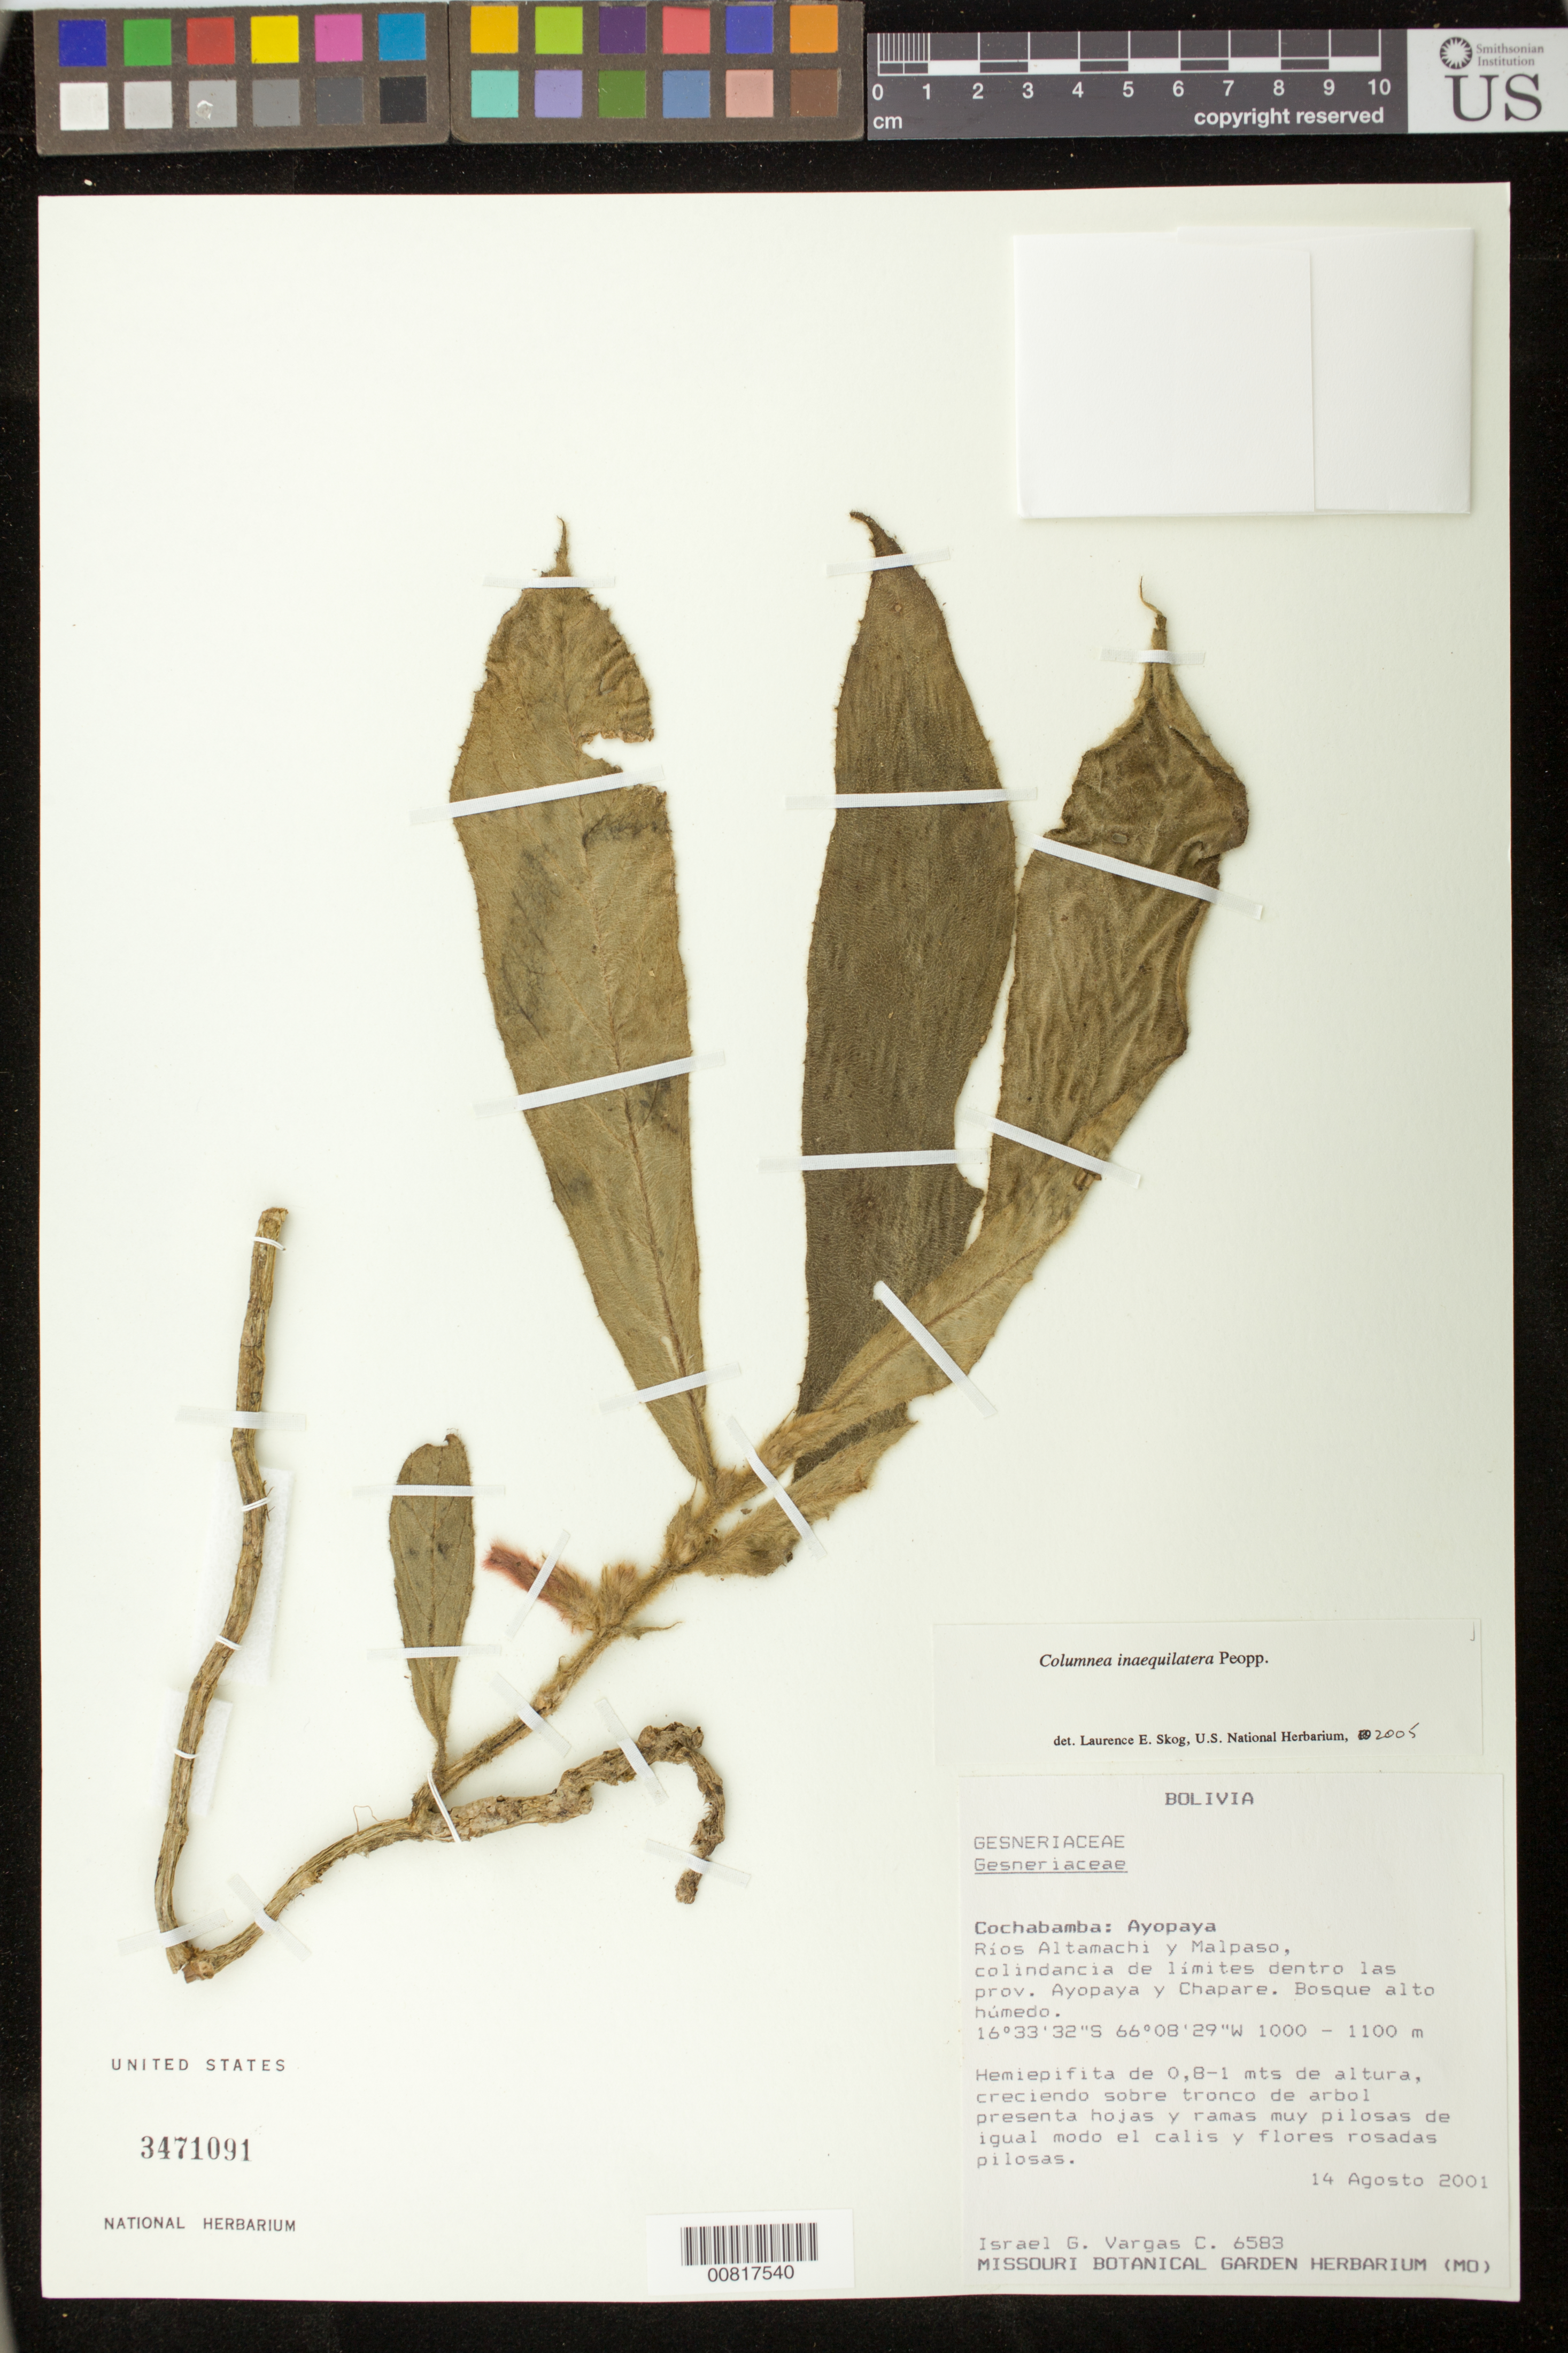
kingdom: Plantae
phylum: Tracheophyta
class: Magnoliopsida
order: Lamiales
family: Gesneriaceae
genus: Columnea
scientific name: Columnea inaequilatera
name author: Poepp.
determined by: Skog, Laurence E.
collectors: I. G. Vargas C.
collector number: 6583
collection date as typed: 14 Aug 2001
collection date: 2001-08-14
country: Bolivia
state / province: Cochabamba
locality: Cochabamba: Ayopaya. Ríos Altamachi y Malpaso, colindancia de límites dentro las prov. Ayopaya y Chapare.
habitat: Bosque alto húmedo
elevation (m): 1000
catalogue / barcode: US 3471091